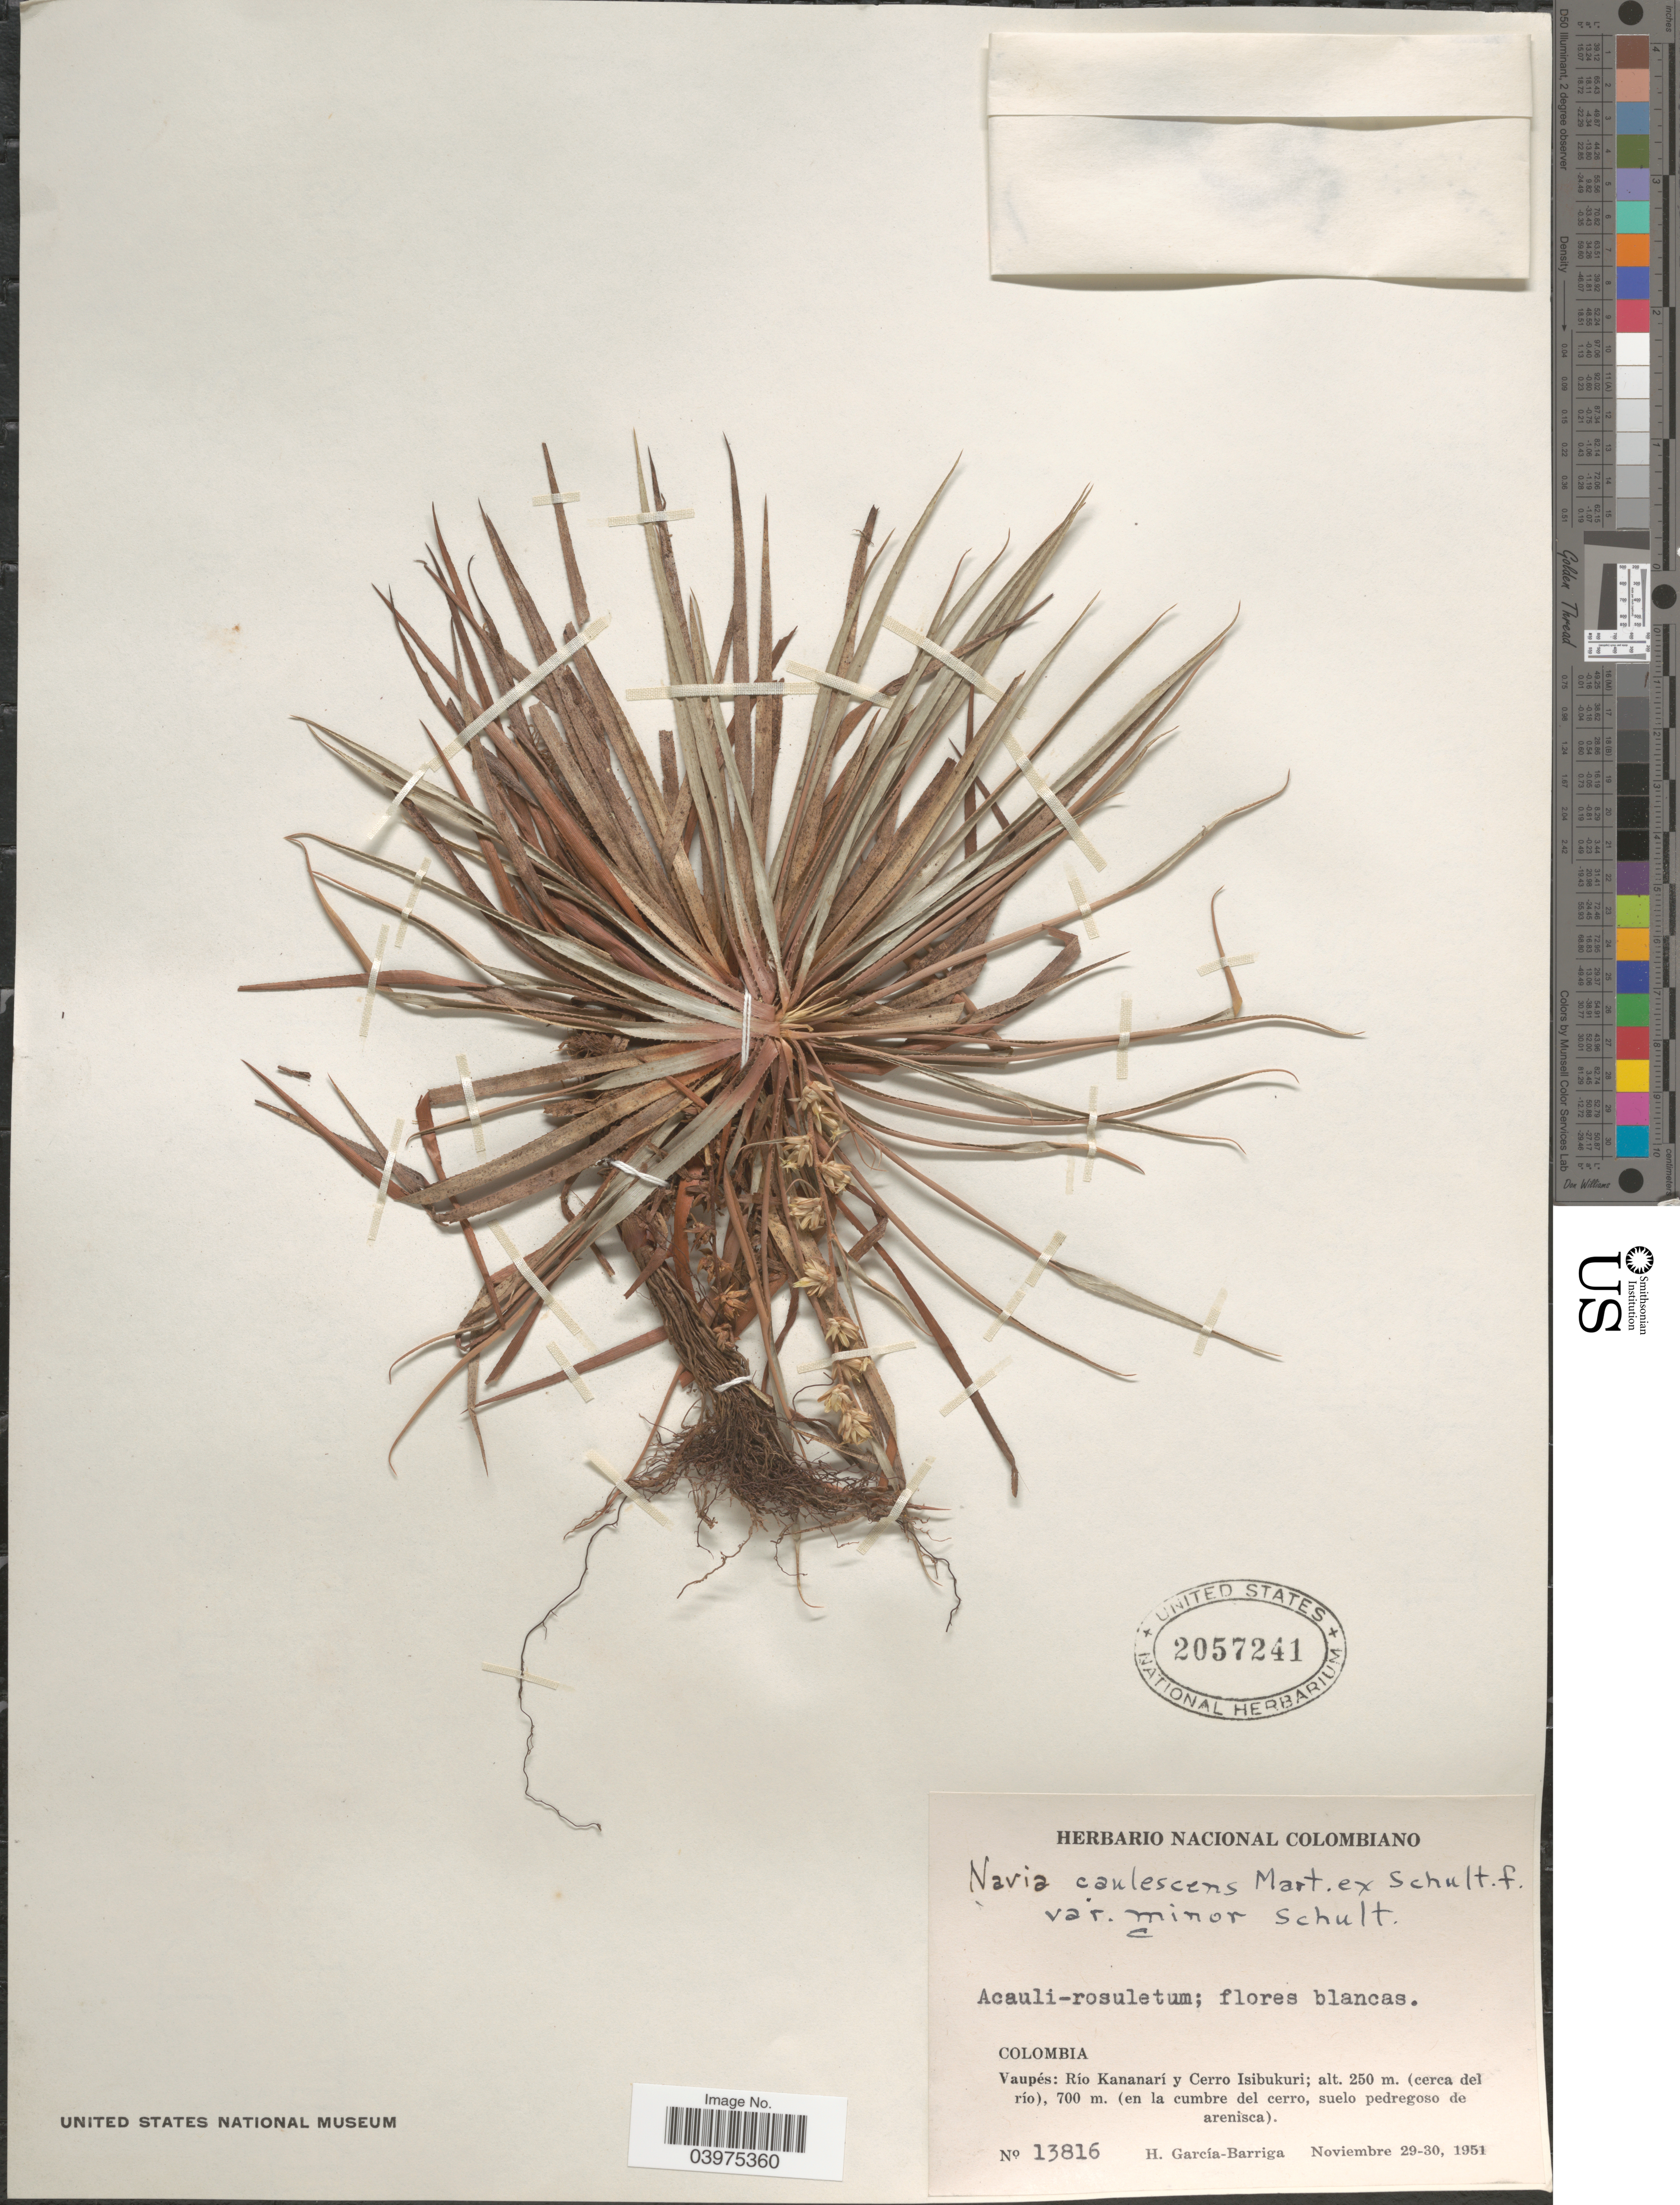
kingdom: Plantae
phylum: Tracheophyta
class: Liliopsida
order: Poales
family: Bromeliaceae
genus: Navia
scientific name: Navia caulescens var. minor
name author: Schult. f.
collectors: H. García Barriga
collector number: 13816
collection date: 1951-11-29/1951-11-30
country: Colombia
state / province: Vaupés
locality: Río Kananari y Cerro Isibukuri; (cerca del río), (en la cumbre del cerro, suelo pedregoso de arenisca).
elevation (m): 250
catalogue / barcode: US 2057241